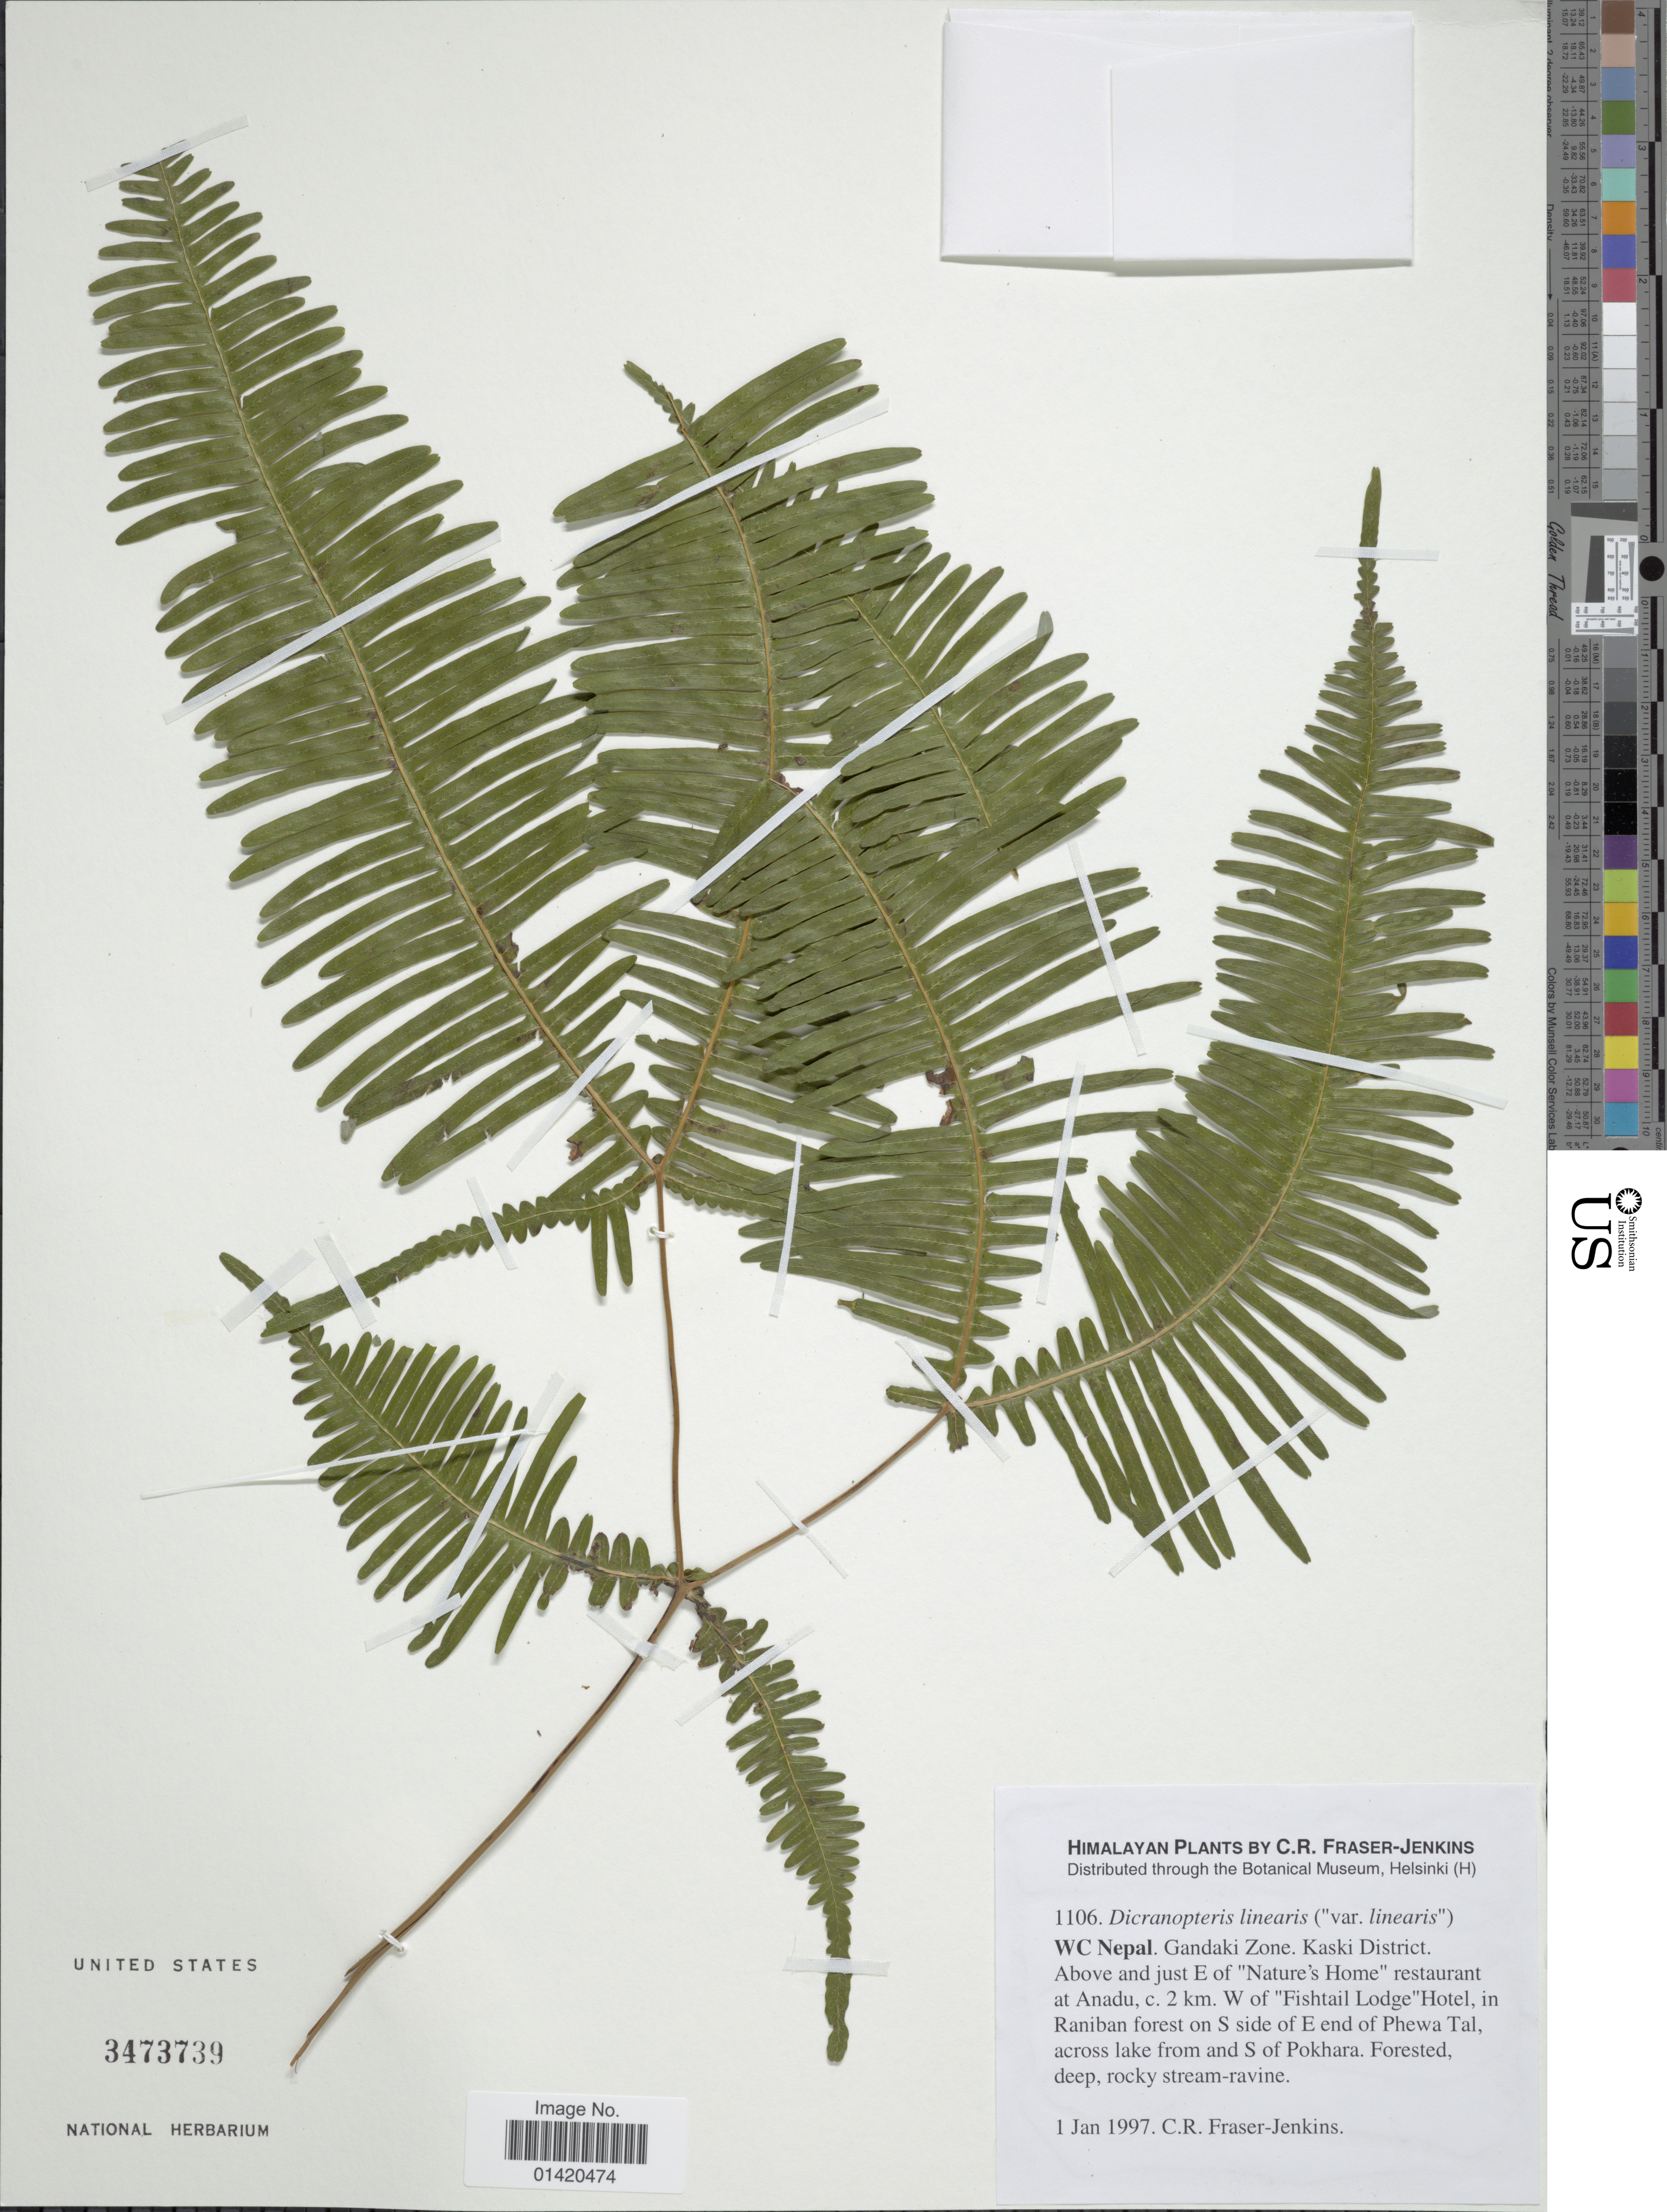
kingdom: Plantae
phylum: Tracheophyta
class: Polypodiopsida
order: Gleicheniales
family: Gleicheniaceae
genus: Dicranopteris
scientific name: Dicranopteris linearis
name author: (Burm. f.) Underw.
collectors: C. R. Fraser-Jenkins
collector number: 1106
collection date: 1997-01-01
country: Nepal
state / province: Gandaki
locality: WC Nepal. Gandaki Zone. Kaski Distrcit. Above and just E of 'Nature's Home' restaurant at Anadu, c. 2 km. W of 'Fishtail Lodge' Hotel, in Raniban forest on S side of En end of Phewa Ta, across ake from and S of Pokhara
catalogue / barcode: US 3473739